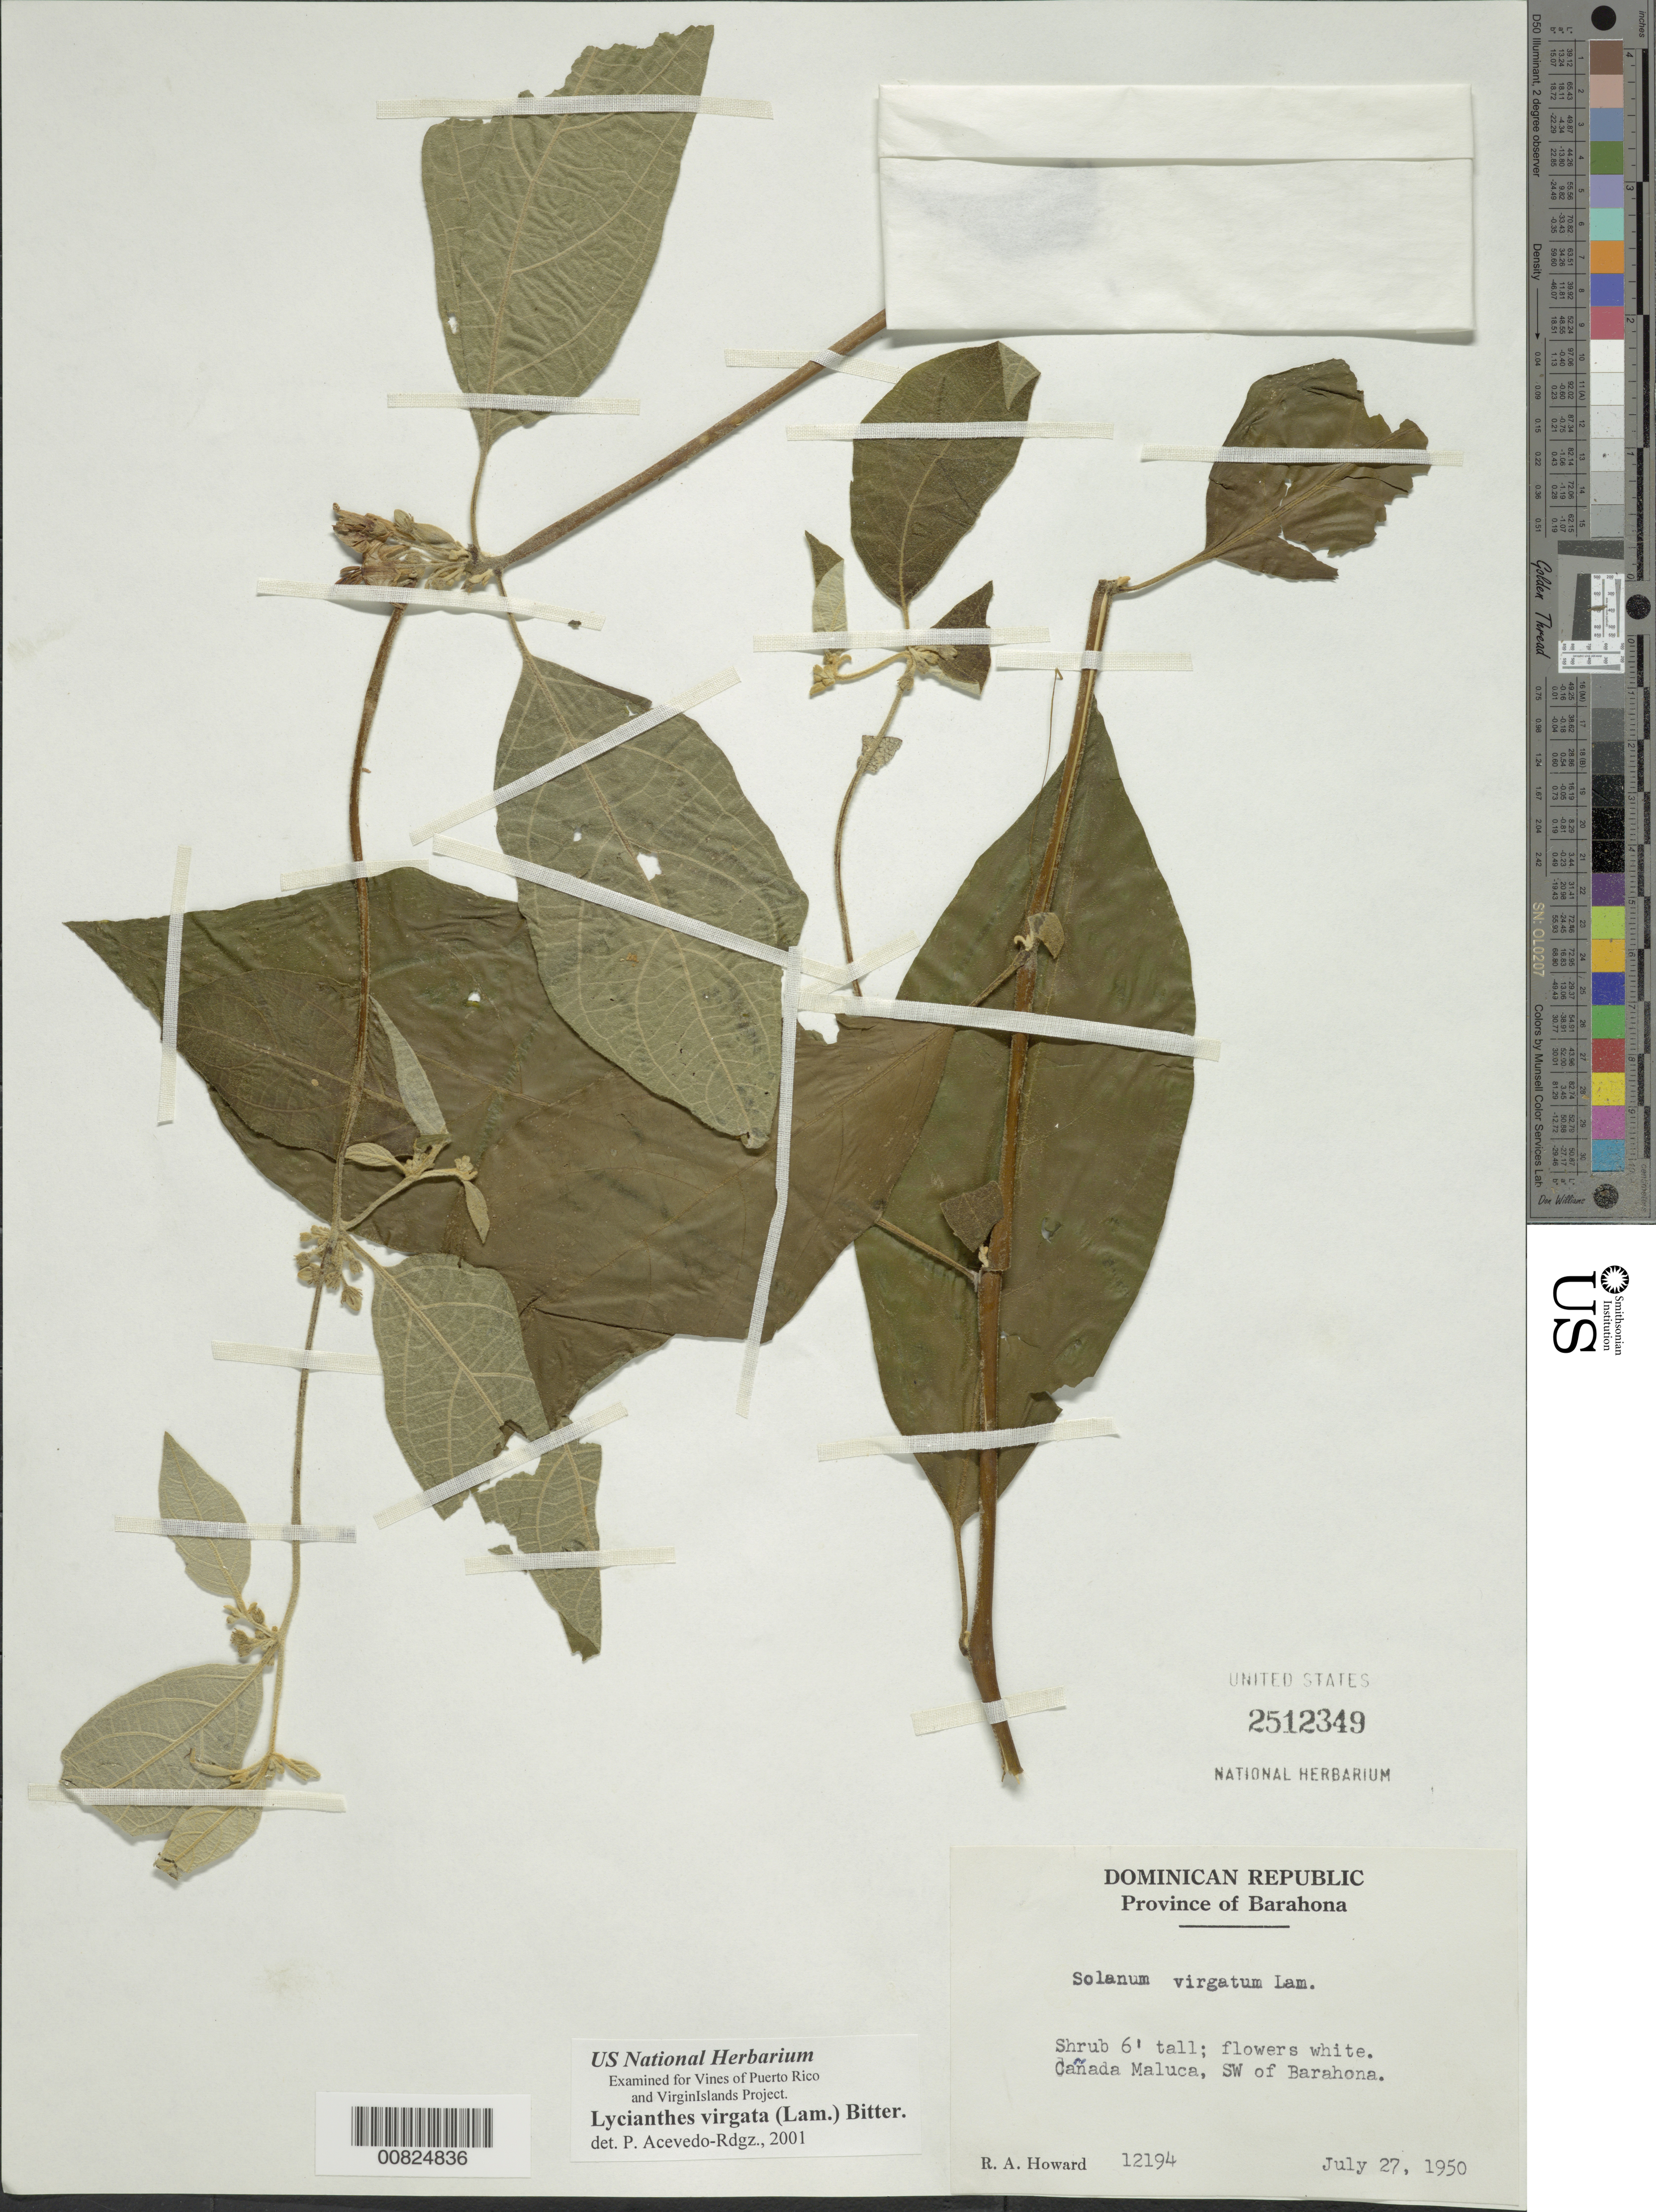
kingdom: Plantae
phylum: Tracheophyta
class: Magnoliopsida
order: Solanales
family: Solanaceae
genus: Lycianthes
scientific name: Lycianthes virgata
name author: (Lam.) Bitter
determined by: Acevedo-Rodríguez, P., (BOT), Smithsonian Institution - National Museum of Natural History (UNITED STATES)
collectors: R. A. Howard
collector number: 12194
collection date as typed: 27 Jul 1950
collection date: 1950-07-27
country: Dominican Republic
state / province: Barahona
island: Hispaniola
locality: Cañada Maluca, SW of Barahona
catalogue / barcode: US 2512349